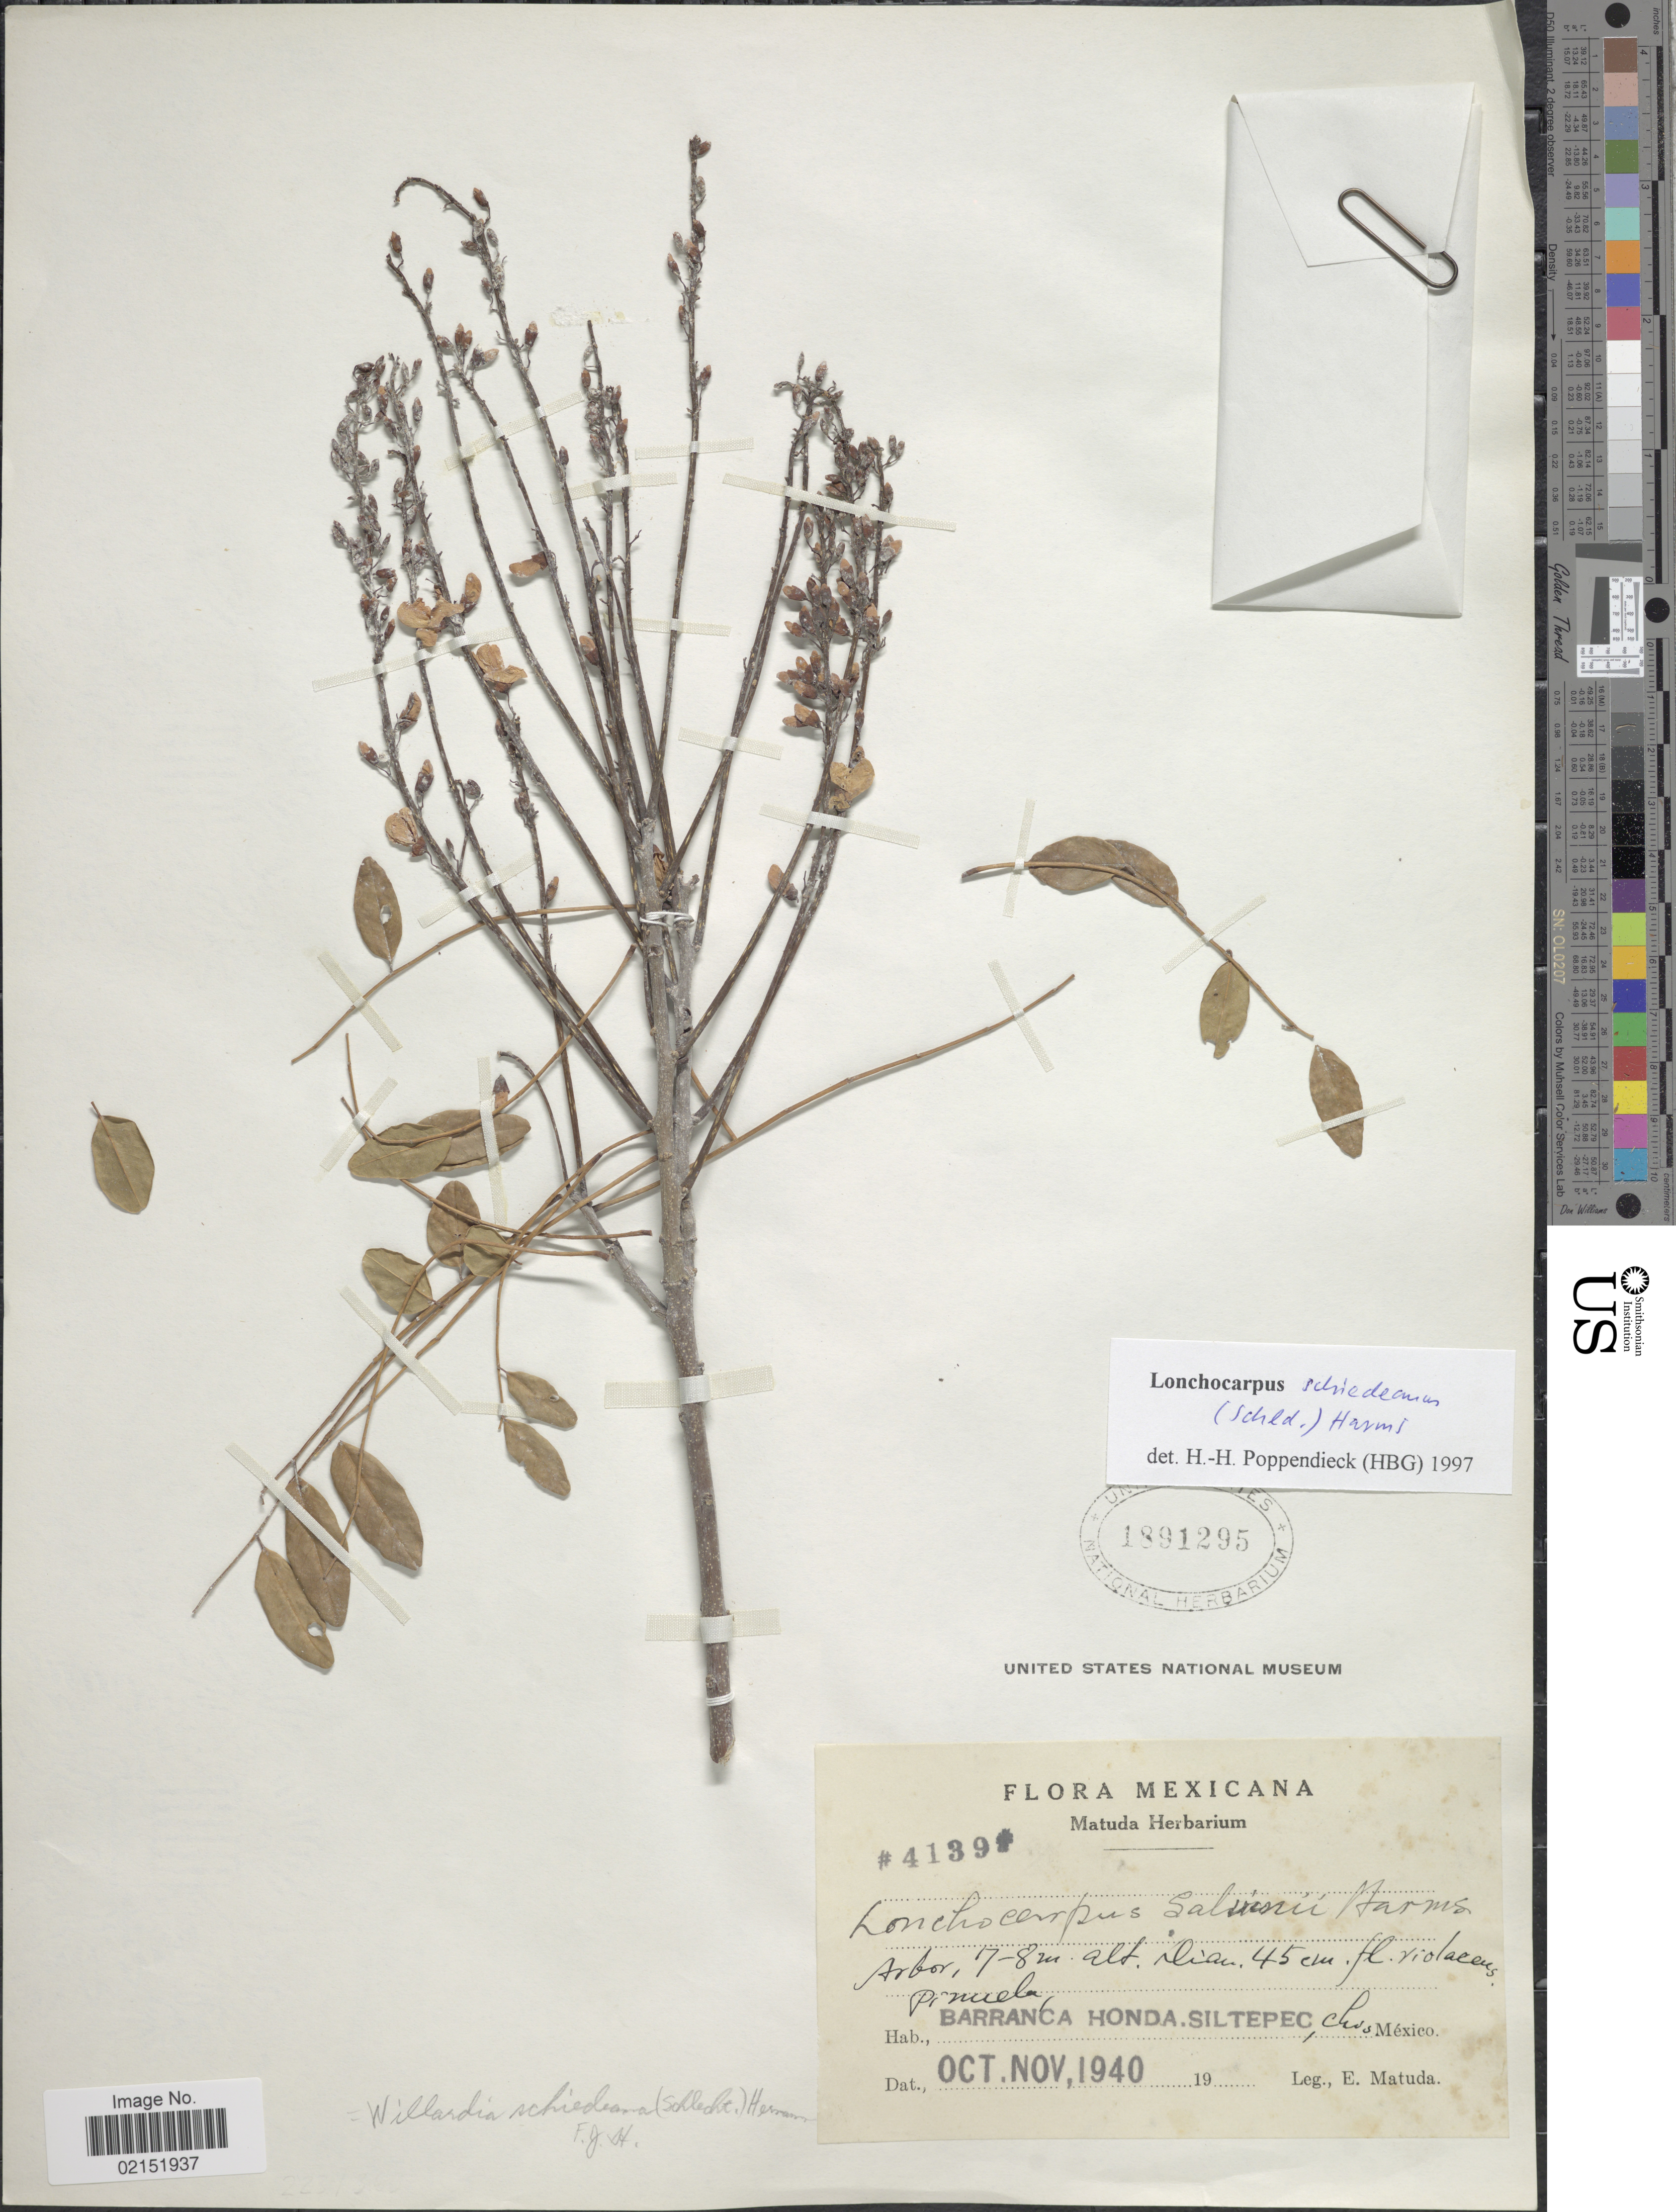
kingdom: Plantae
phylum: Tracheophyta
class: Magnoliopsida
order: Fabales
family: Fabaceae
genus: Lonchocarpus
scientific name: Lonchocarpus schiedeanus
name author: (Schltdl.) Harms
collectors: E. Matuda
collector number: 4139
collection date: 1940-10/1940-11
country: Mexico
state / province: Chiapas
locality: Barranca Honda, Siltepec, Chas.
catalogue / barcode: US 1891295